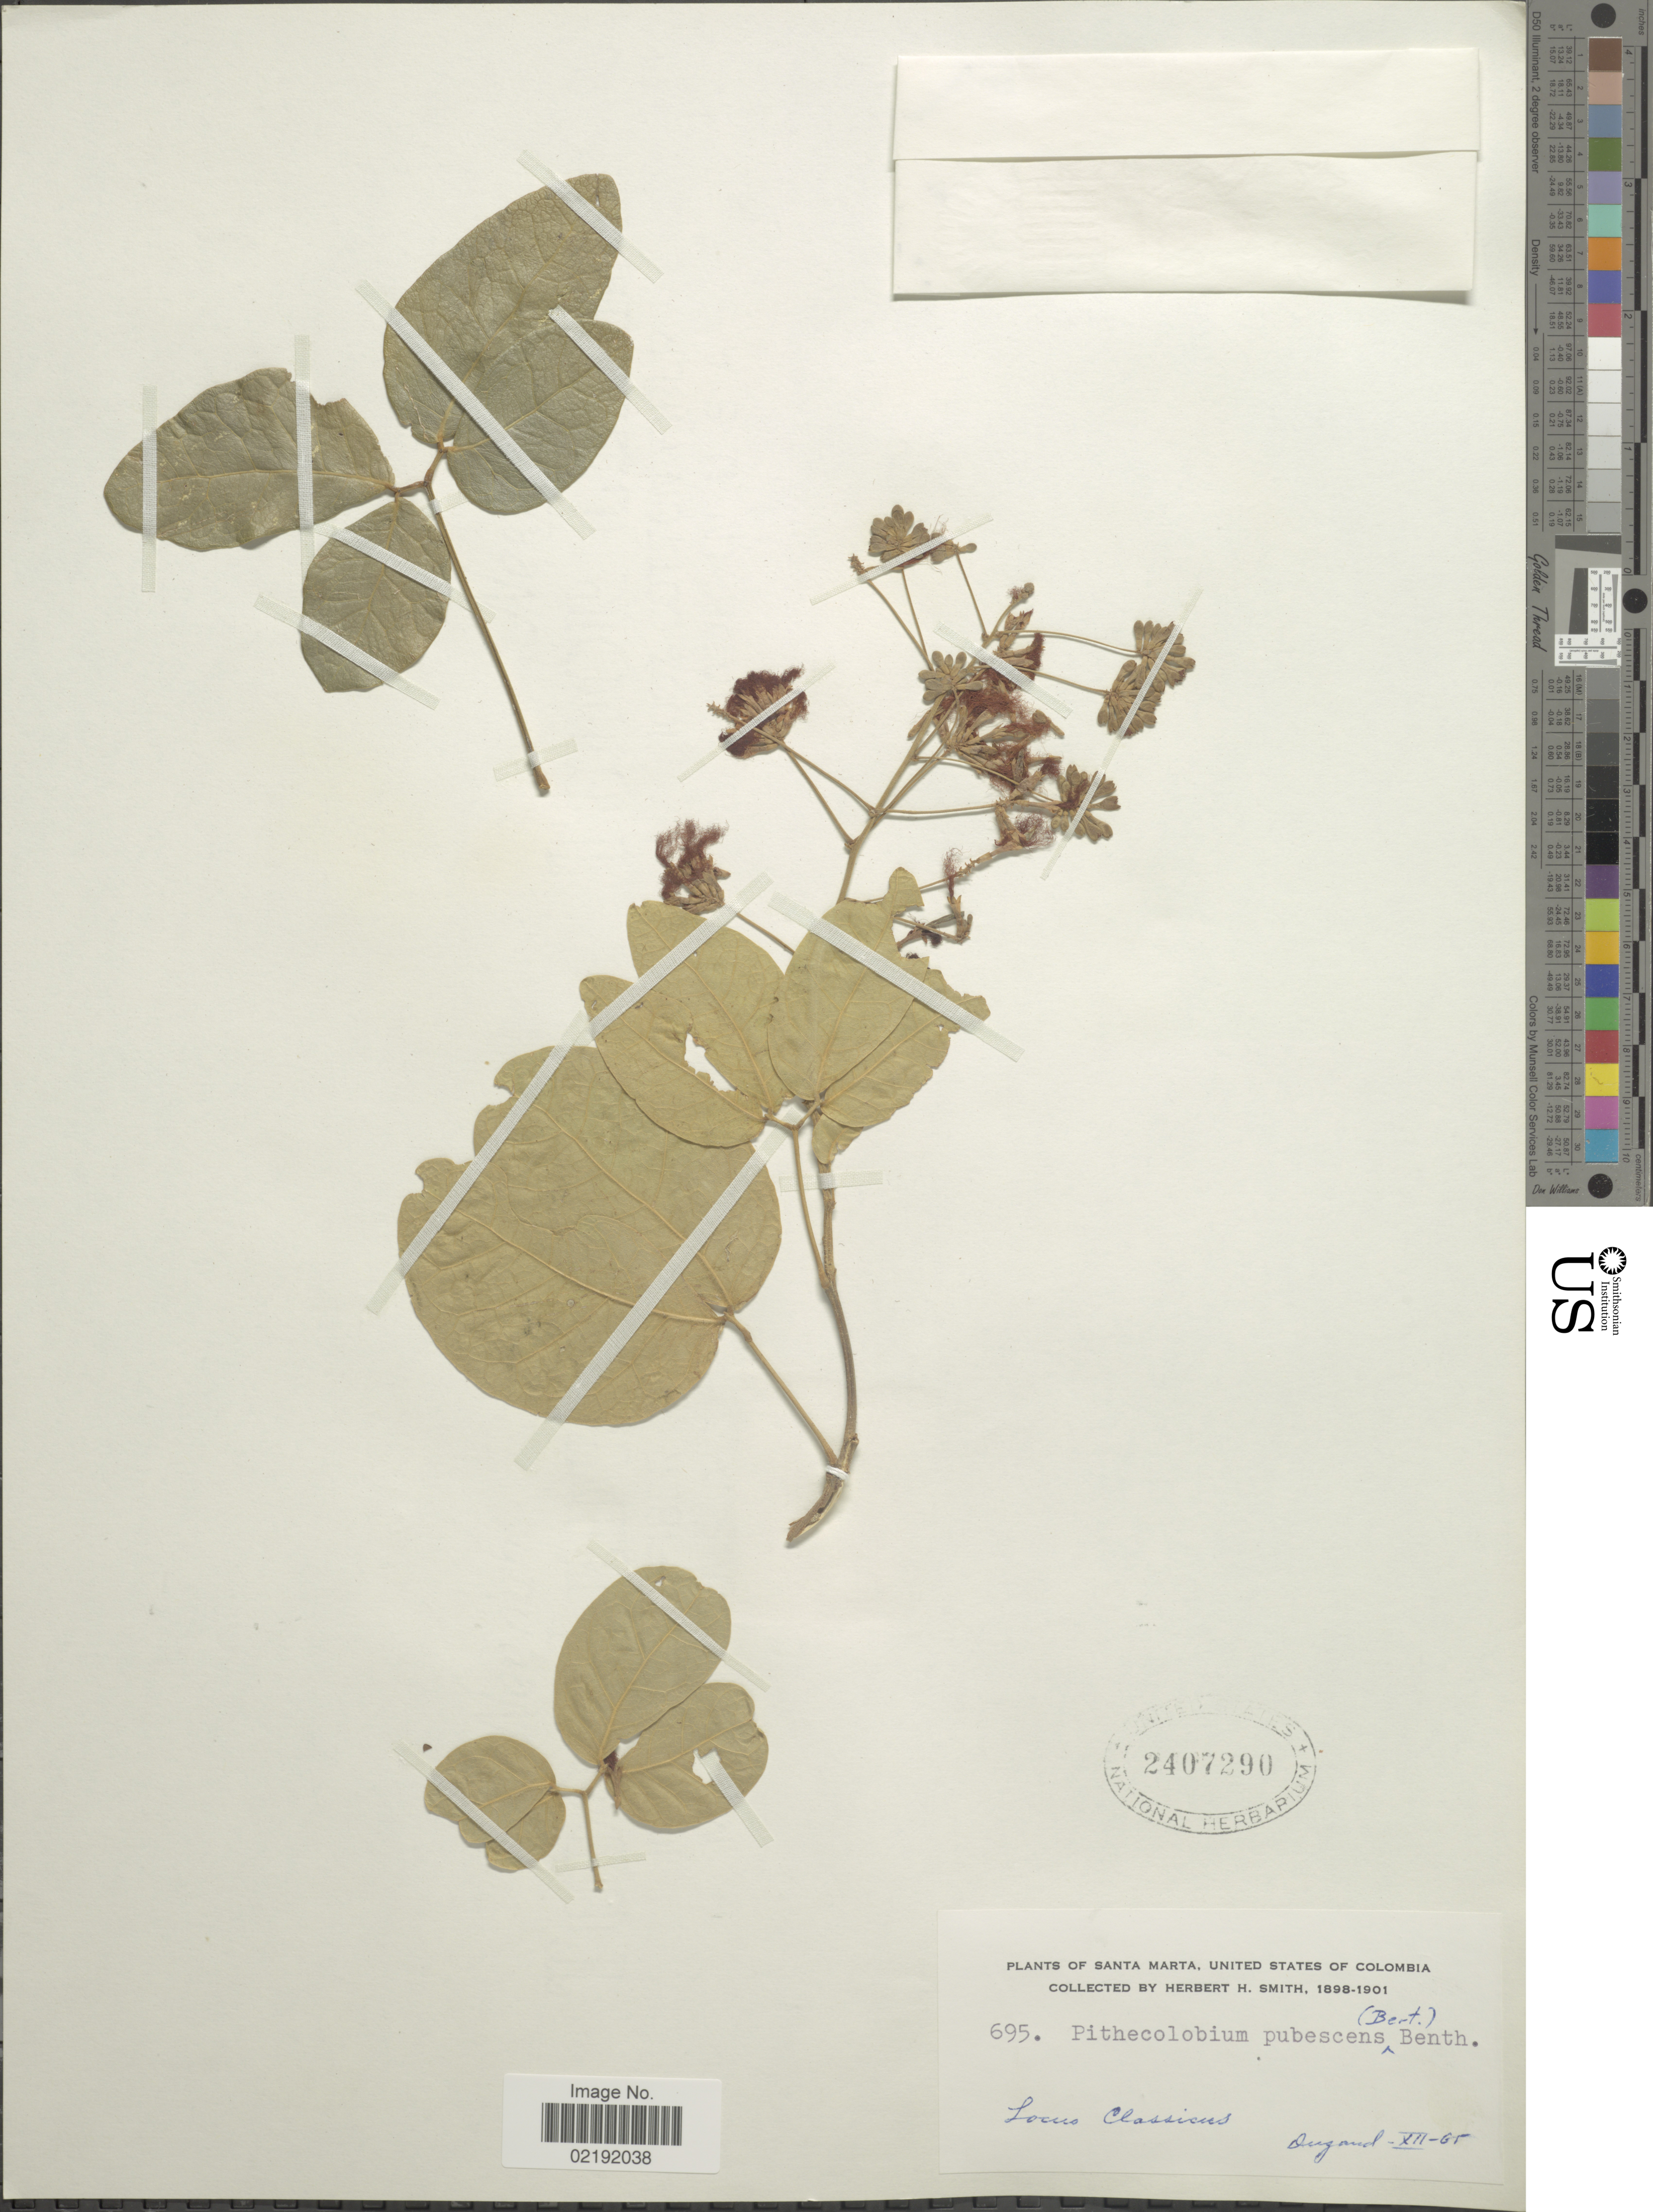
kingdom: Plantae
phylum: Tracheophyta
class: Magnoliopsida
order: Fabales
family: Fabaceae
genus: Pithecellobium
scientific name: Pithecellobium roseum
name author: (Vahl) Barneby & J.W. Grimes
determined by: U.S. National Herbarium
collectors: Herbert H. Smith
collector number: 695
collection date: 1898/1901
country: Colombia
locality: Santa Marta, United States of Colombia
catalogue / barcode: US 2407290